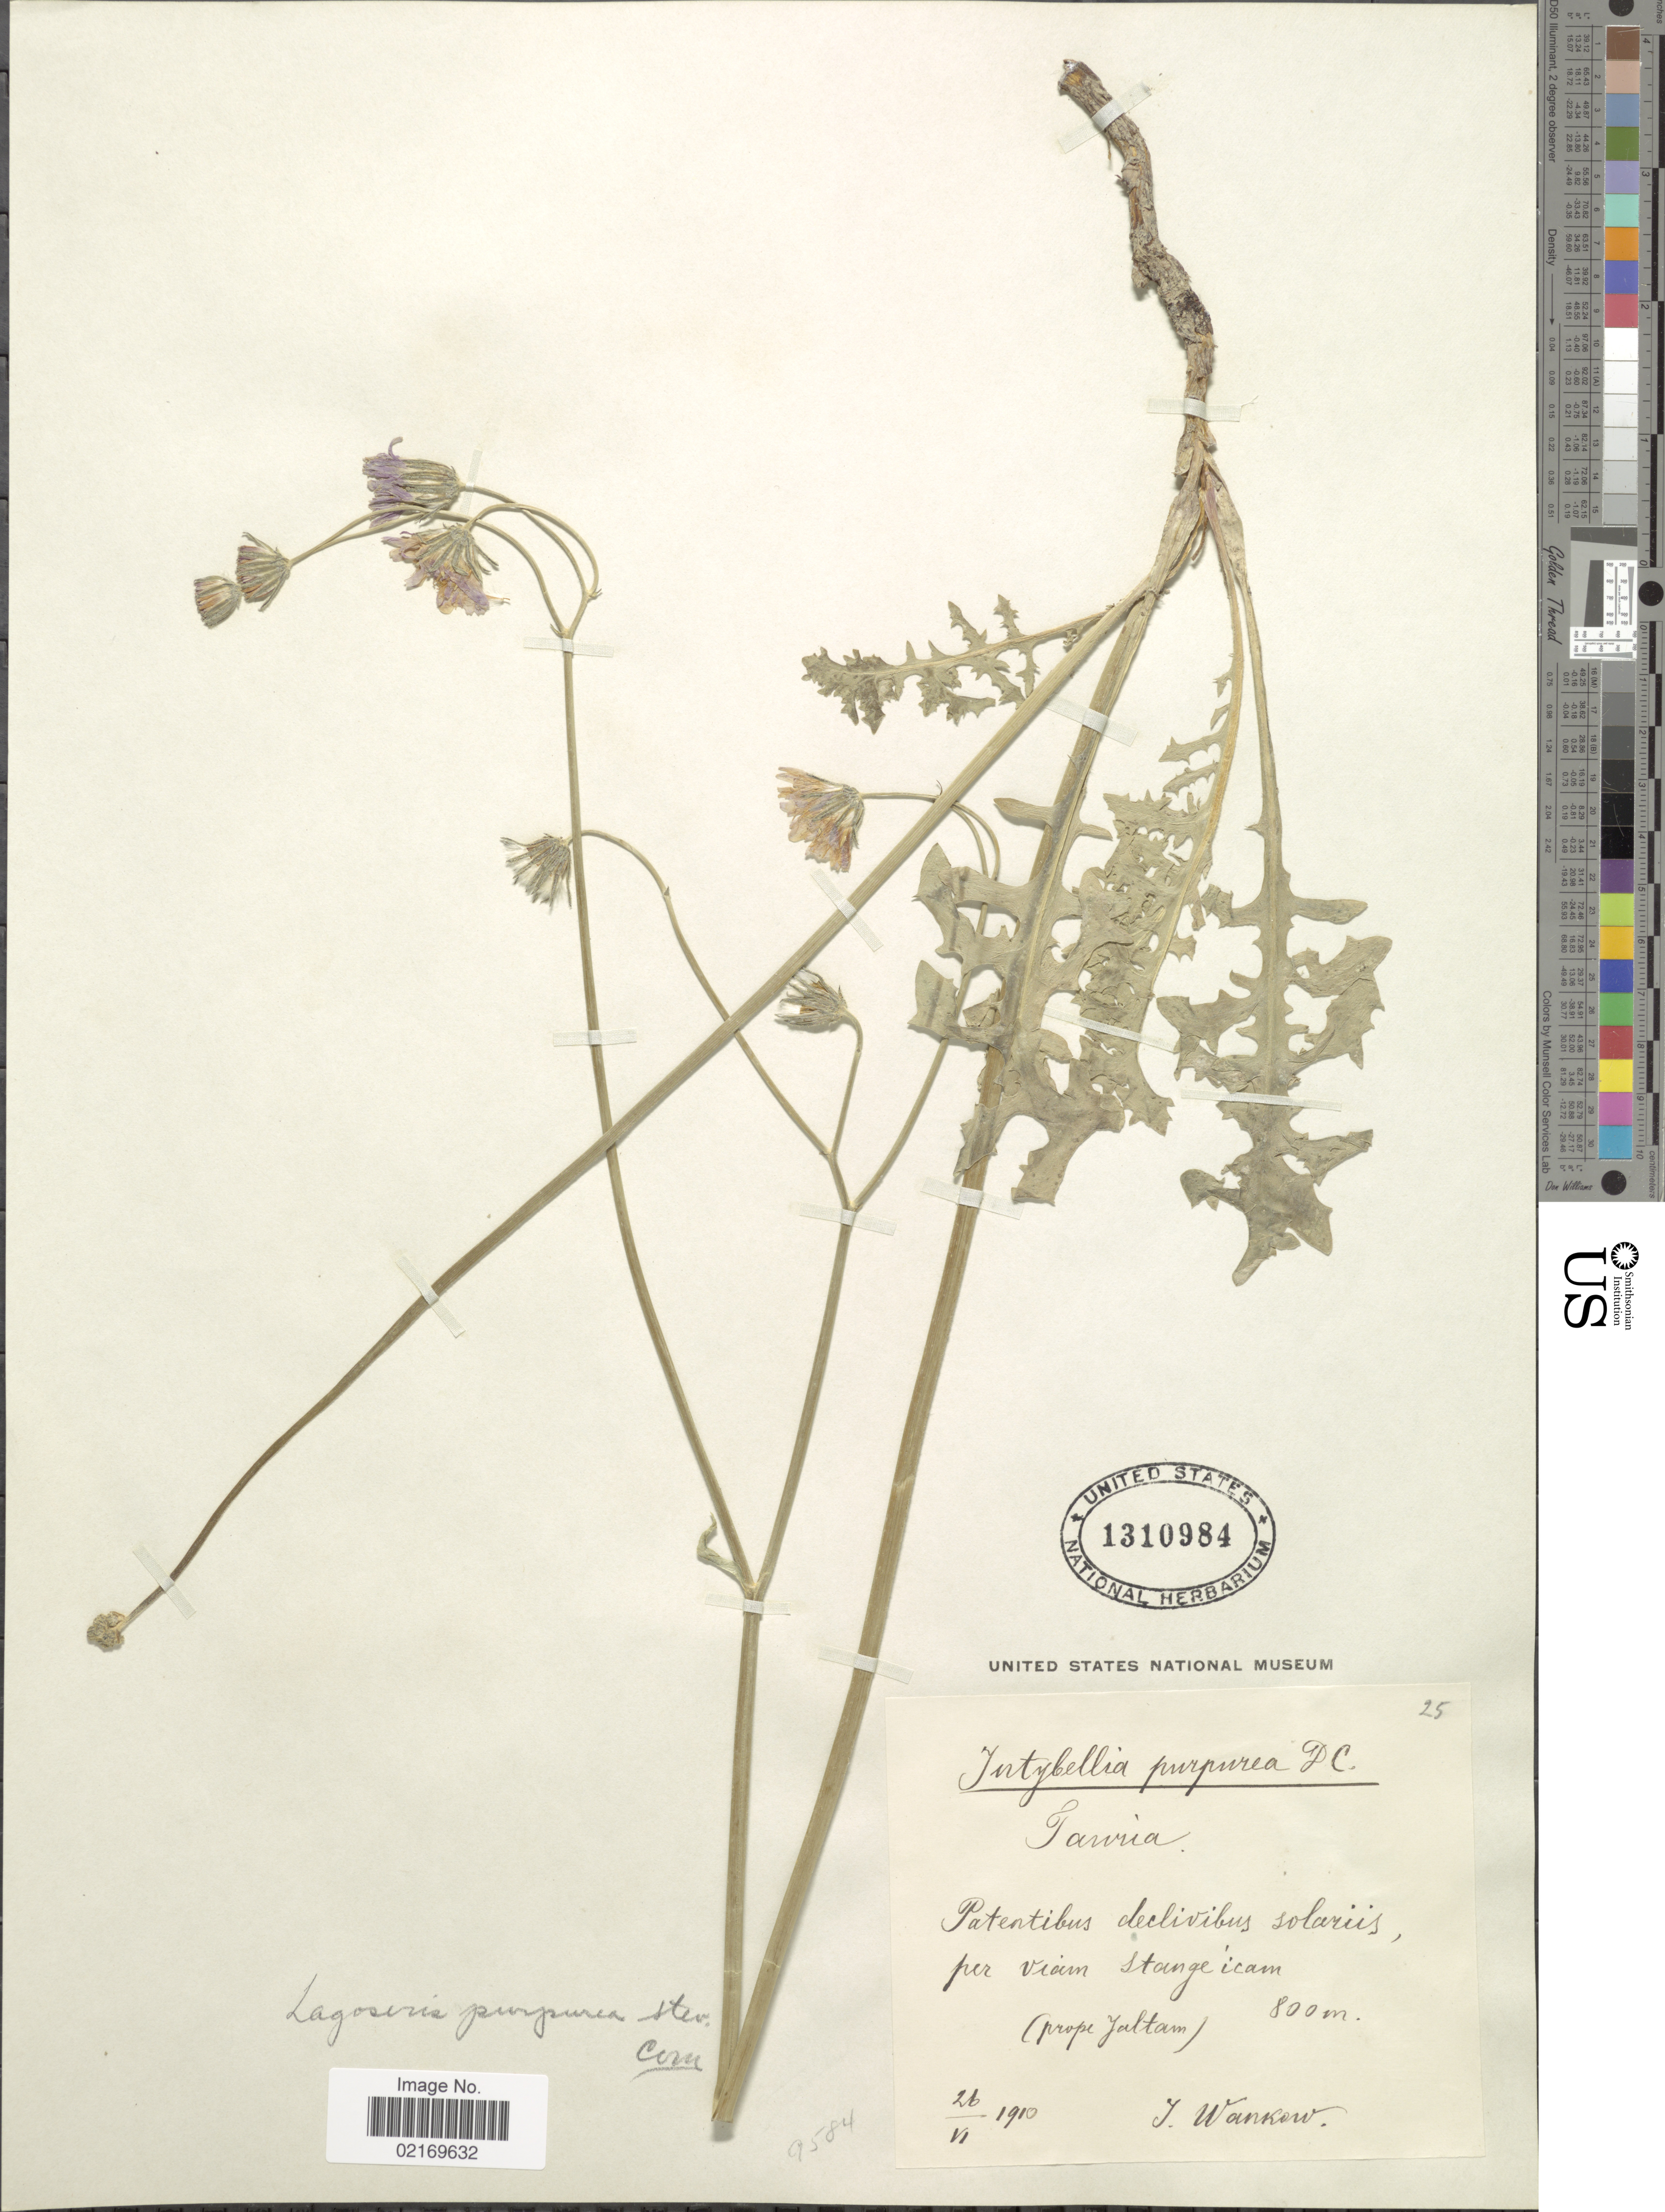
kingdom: Plantae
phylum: Tracheophyta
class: Magnoliopsida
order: Asterales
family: Asteraceae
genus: Crepis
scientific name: Crepis purpurea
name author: (Willd.) M. Bieb.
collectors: I. Wankow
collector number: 25?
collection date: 1910-06-26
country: Ukraine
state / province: Crimea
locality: Tauria, prope Yaltam (Yalta)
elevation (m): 800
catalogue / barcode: US 1310984